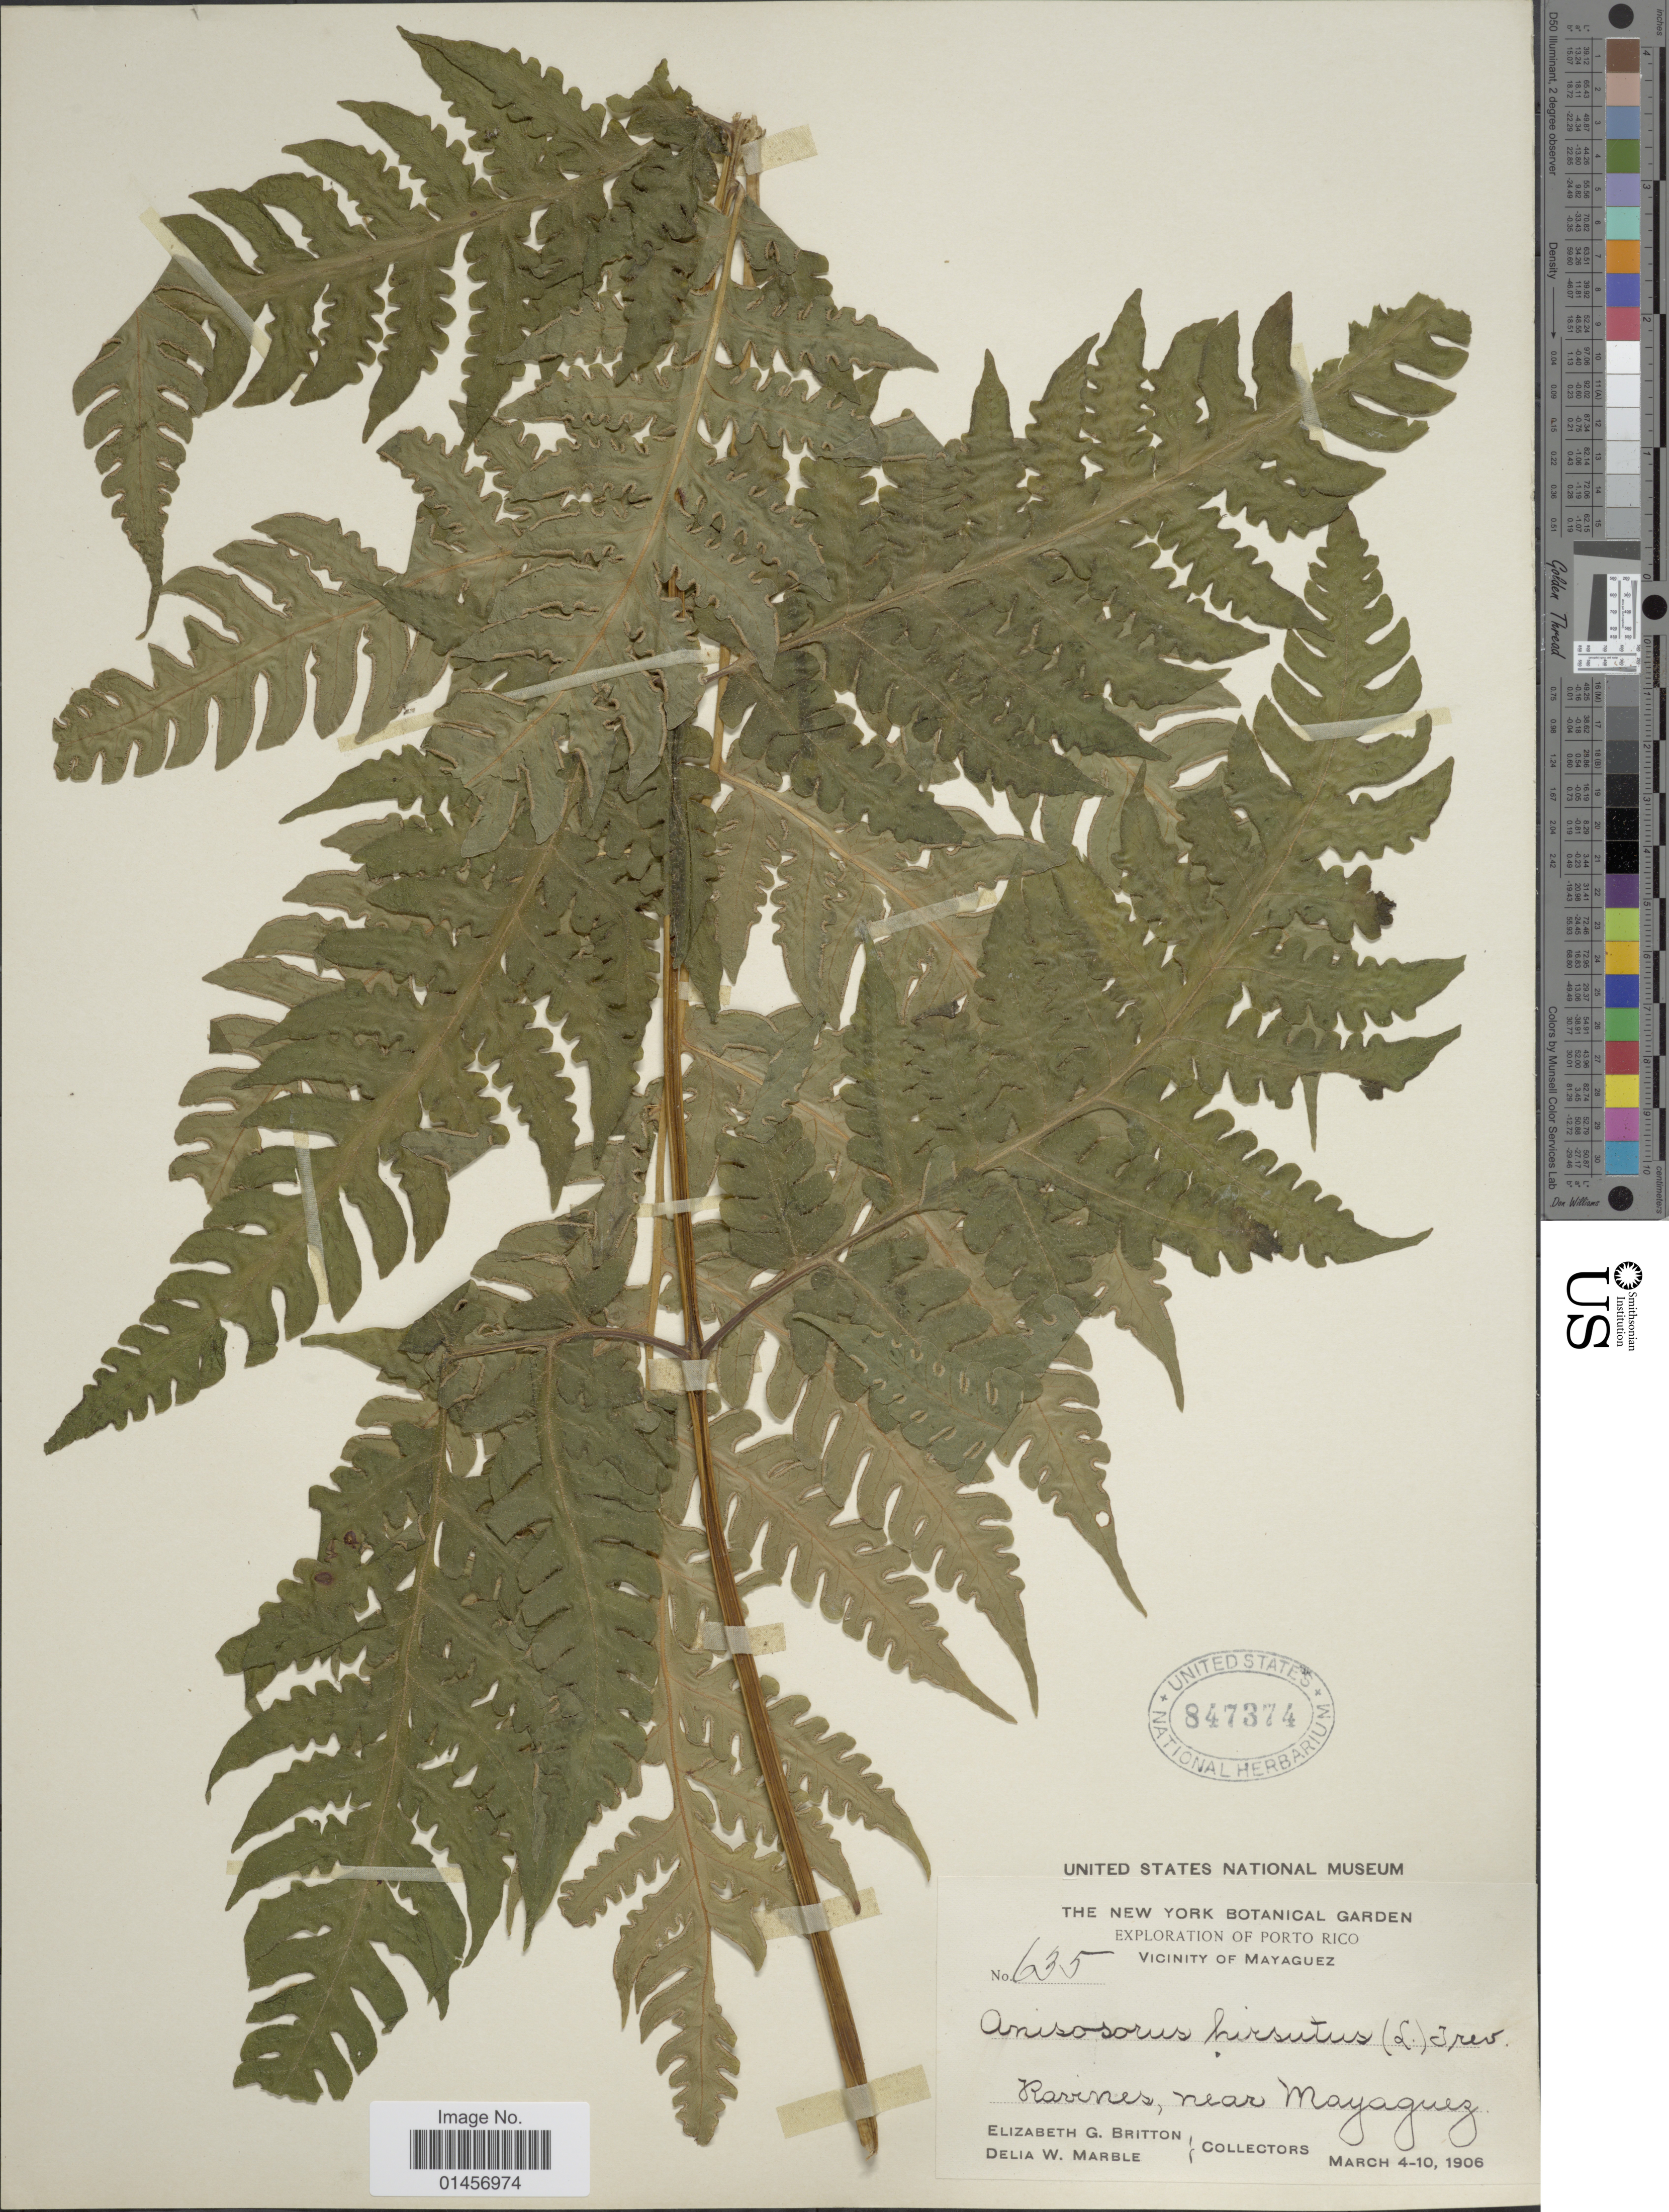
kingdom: Plantae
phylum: Tracheophyta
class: Polypodiopsida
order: Polypodiales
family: Lonchitidaceae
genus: Lonchitis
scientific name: Lonchitis hirsuta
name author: L.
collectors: E. G. Britton & D. W. Marble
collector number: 635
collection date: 1906-03-04/1906-03-10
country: Puerto Rico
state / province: Mayagüez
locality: Porto Rico, Ravines, near Mayaguez.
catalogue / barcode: US 847374